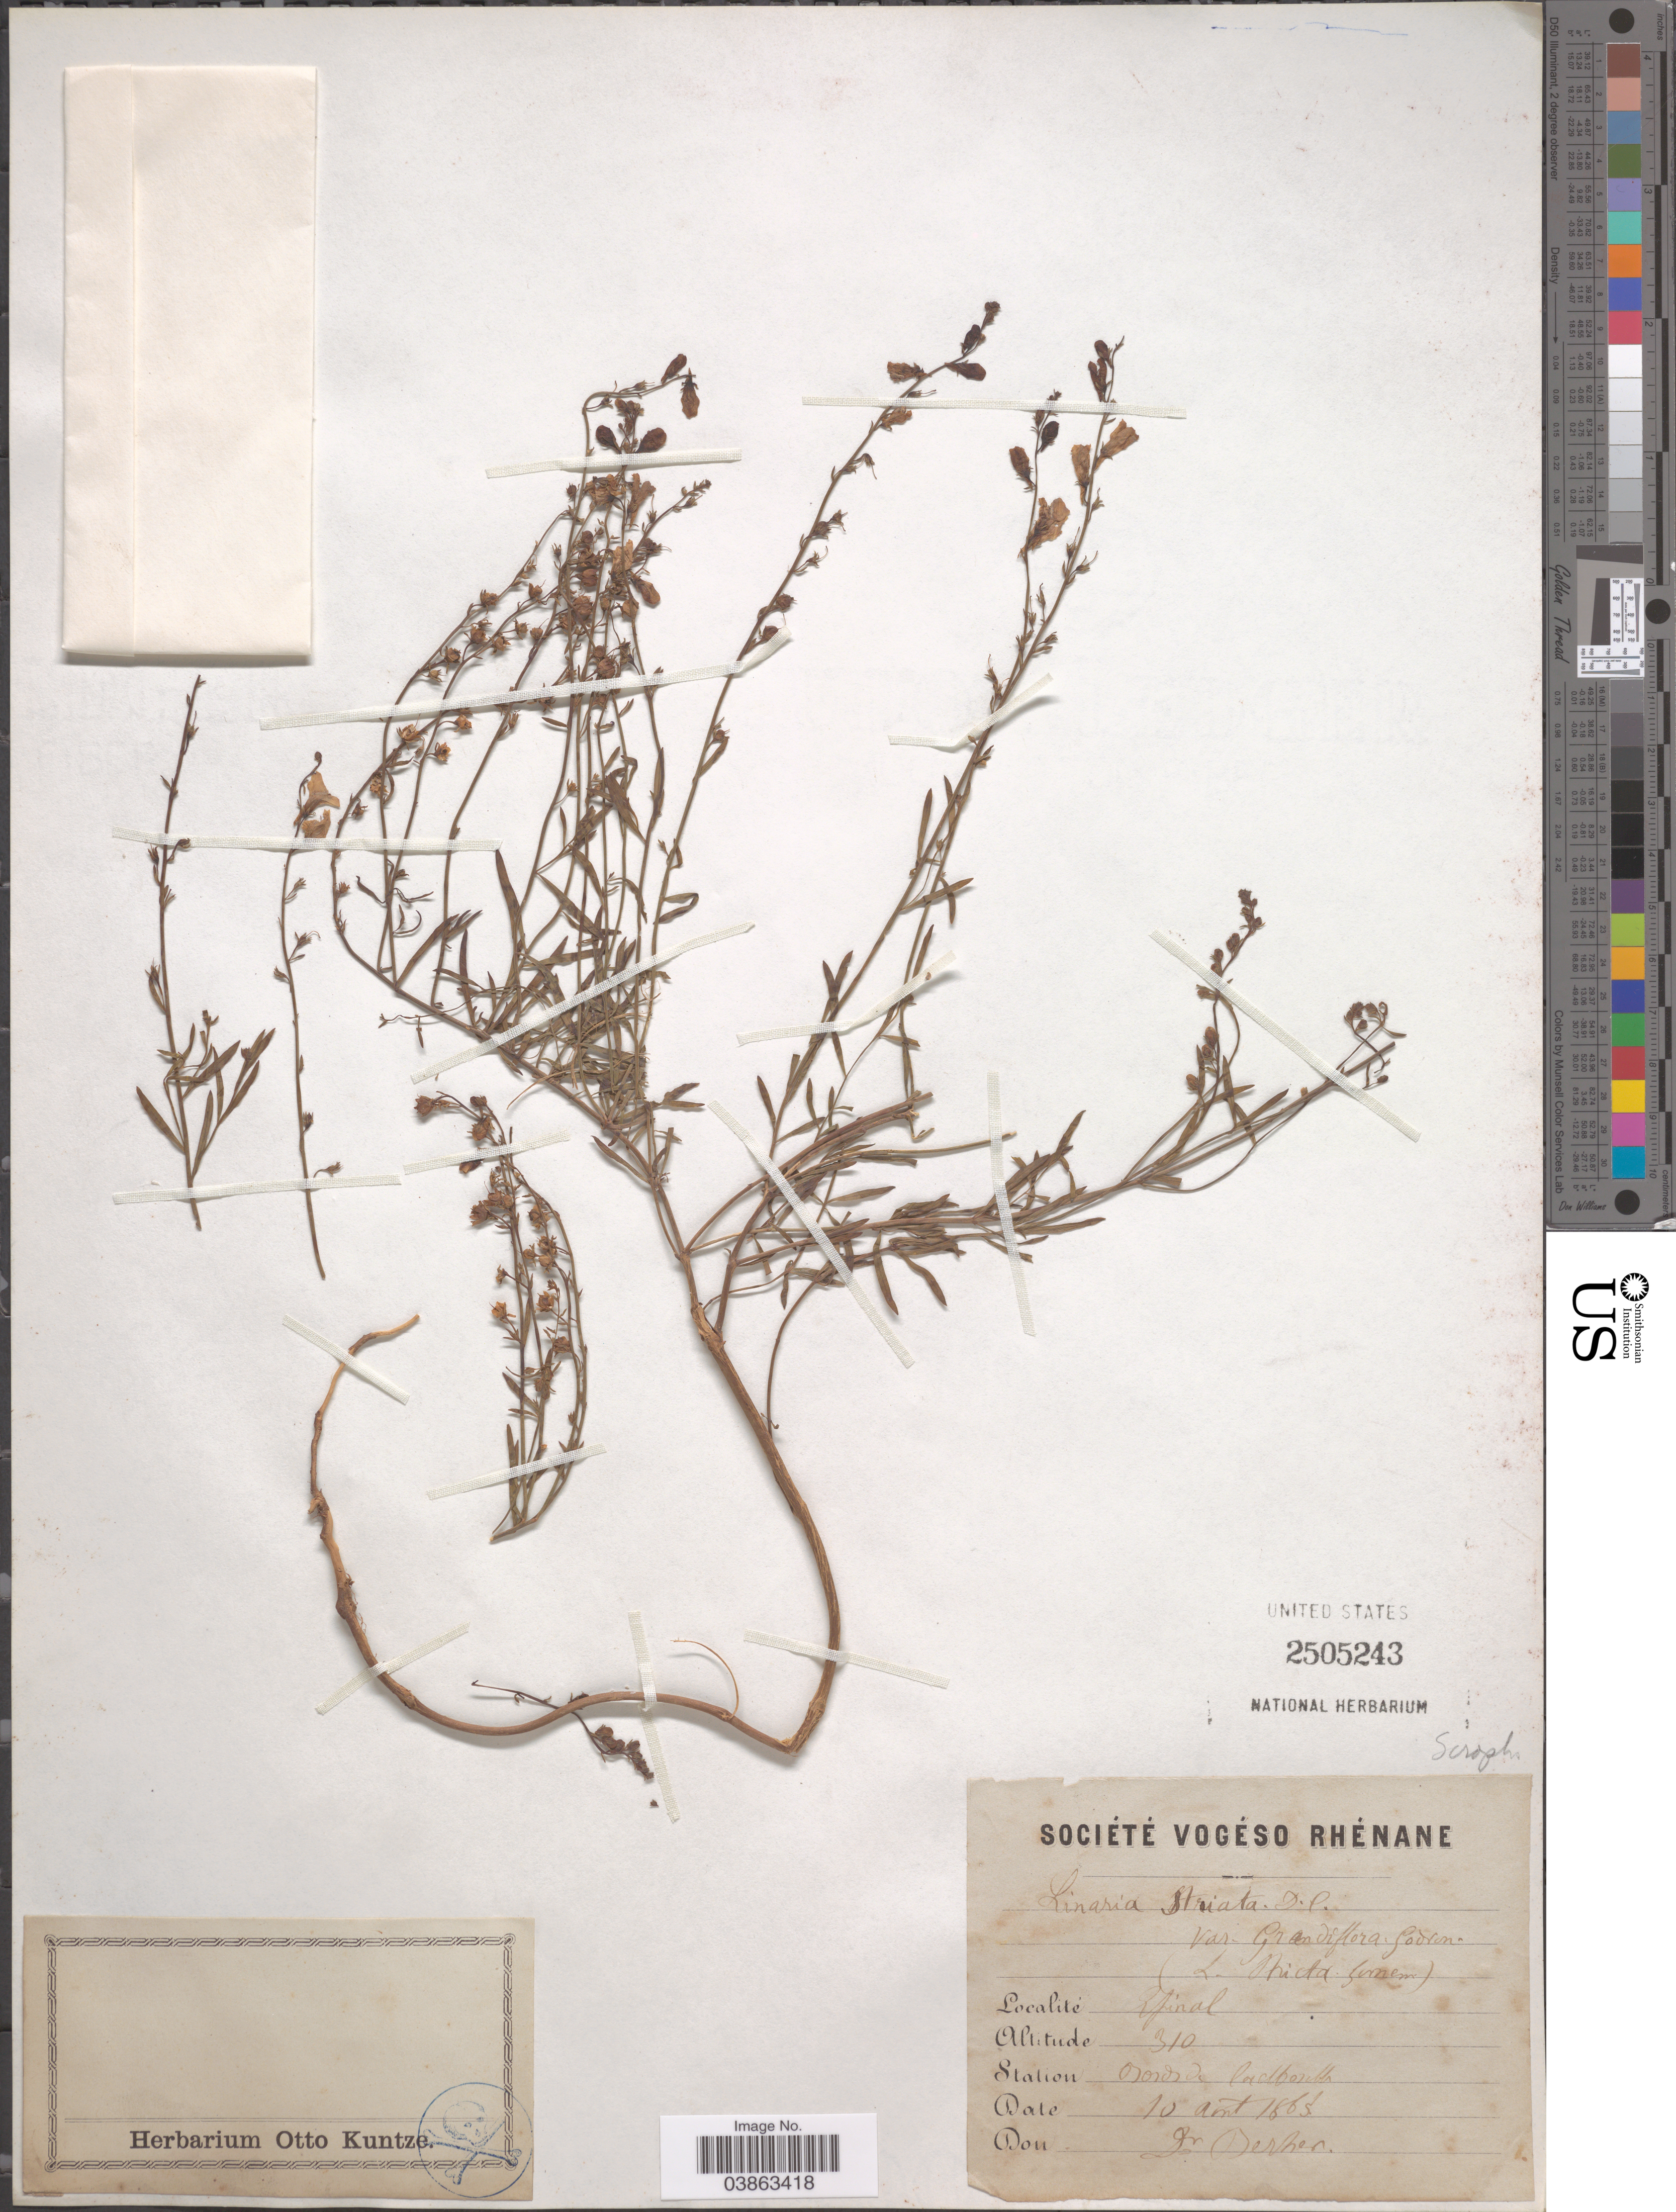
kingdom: Plantae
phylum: Tracheophyta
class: Magnoliopsida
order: Lamiales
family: Plantaginaceae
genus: Linaria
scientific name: Linaria striata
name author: (Lam.) DC.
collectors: Berher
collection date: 1865-08-10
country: France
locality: Société Vogéso Rhénane. Epinal. Station Bords de Lacbonells [interpreted].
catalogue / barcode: US 2505243